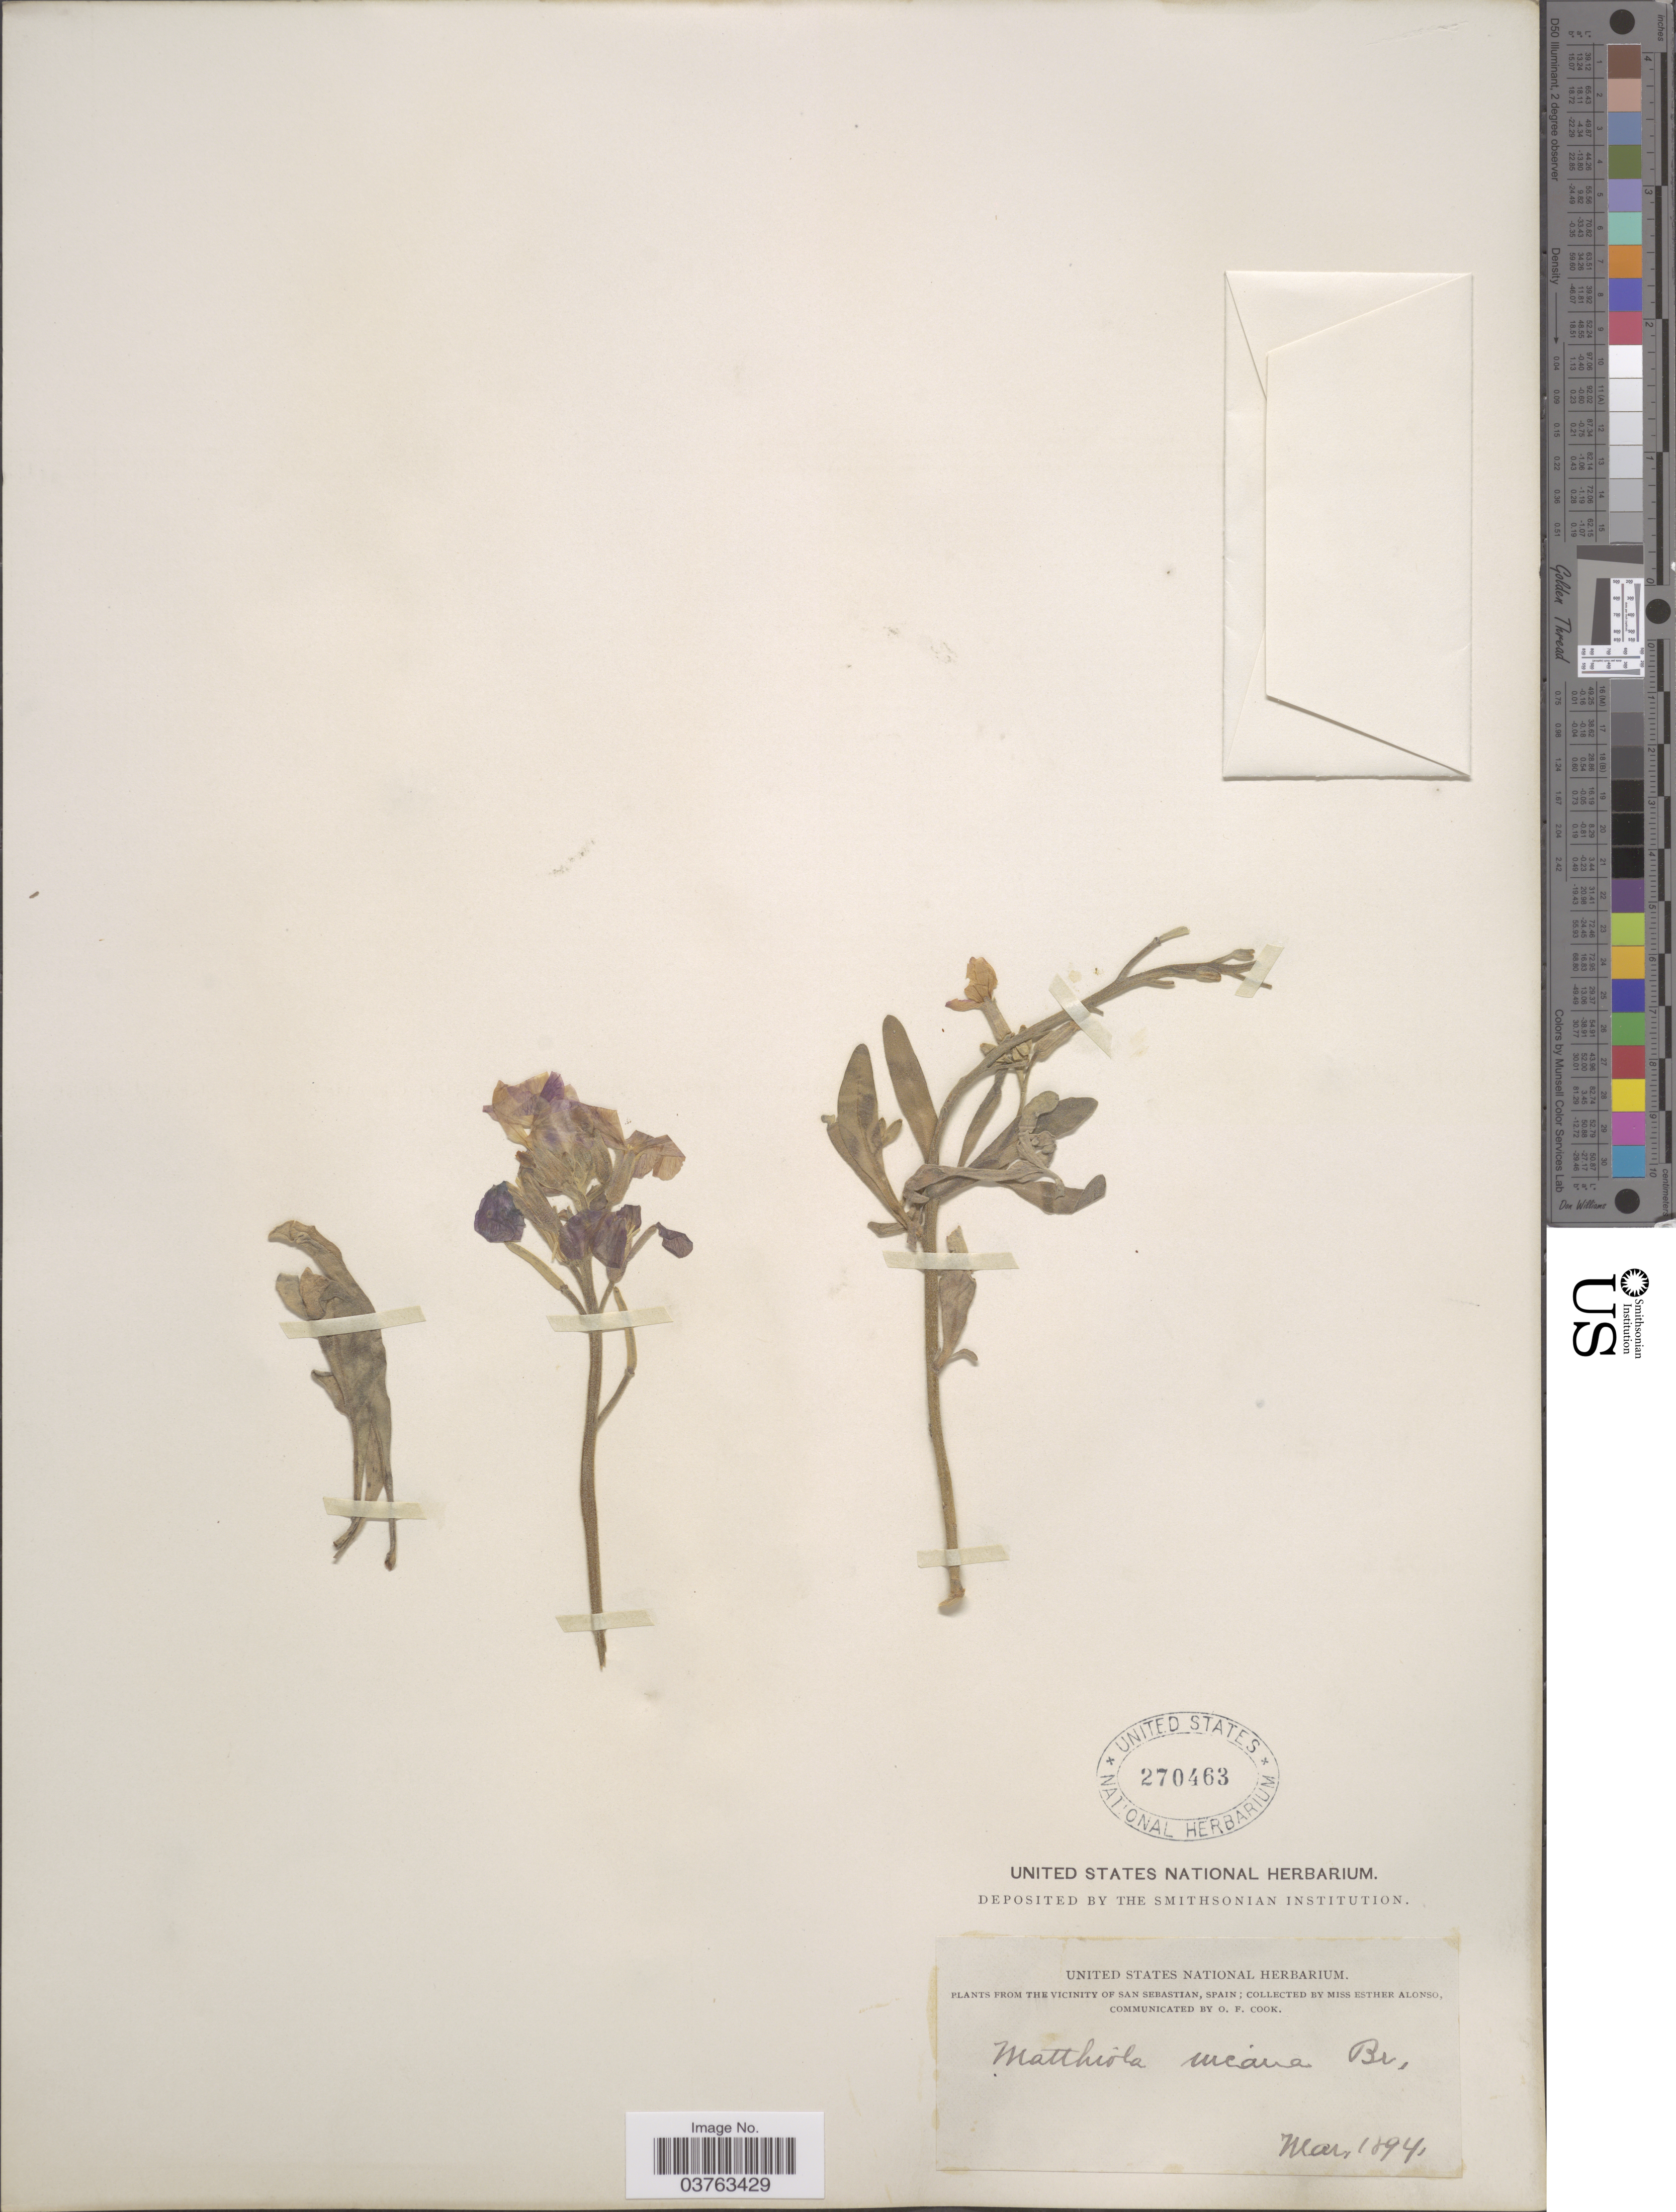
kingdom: Plantae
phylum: Tracheophyta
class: Magnoliopsida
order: Brassicales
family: Brassicaceae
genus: Matthiola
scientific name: Matthiola incana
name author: (L.) W.T. Aiton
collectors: E. Alonso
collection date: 1894-03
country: Spain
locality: The vicinity of San Sebastian.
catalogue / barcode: US 270463